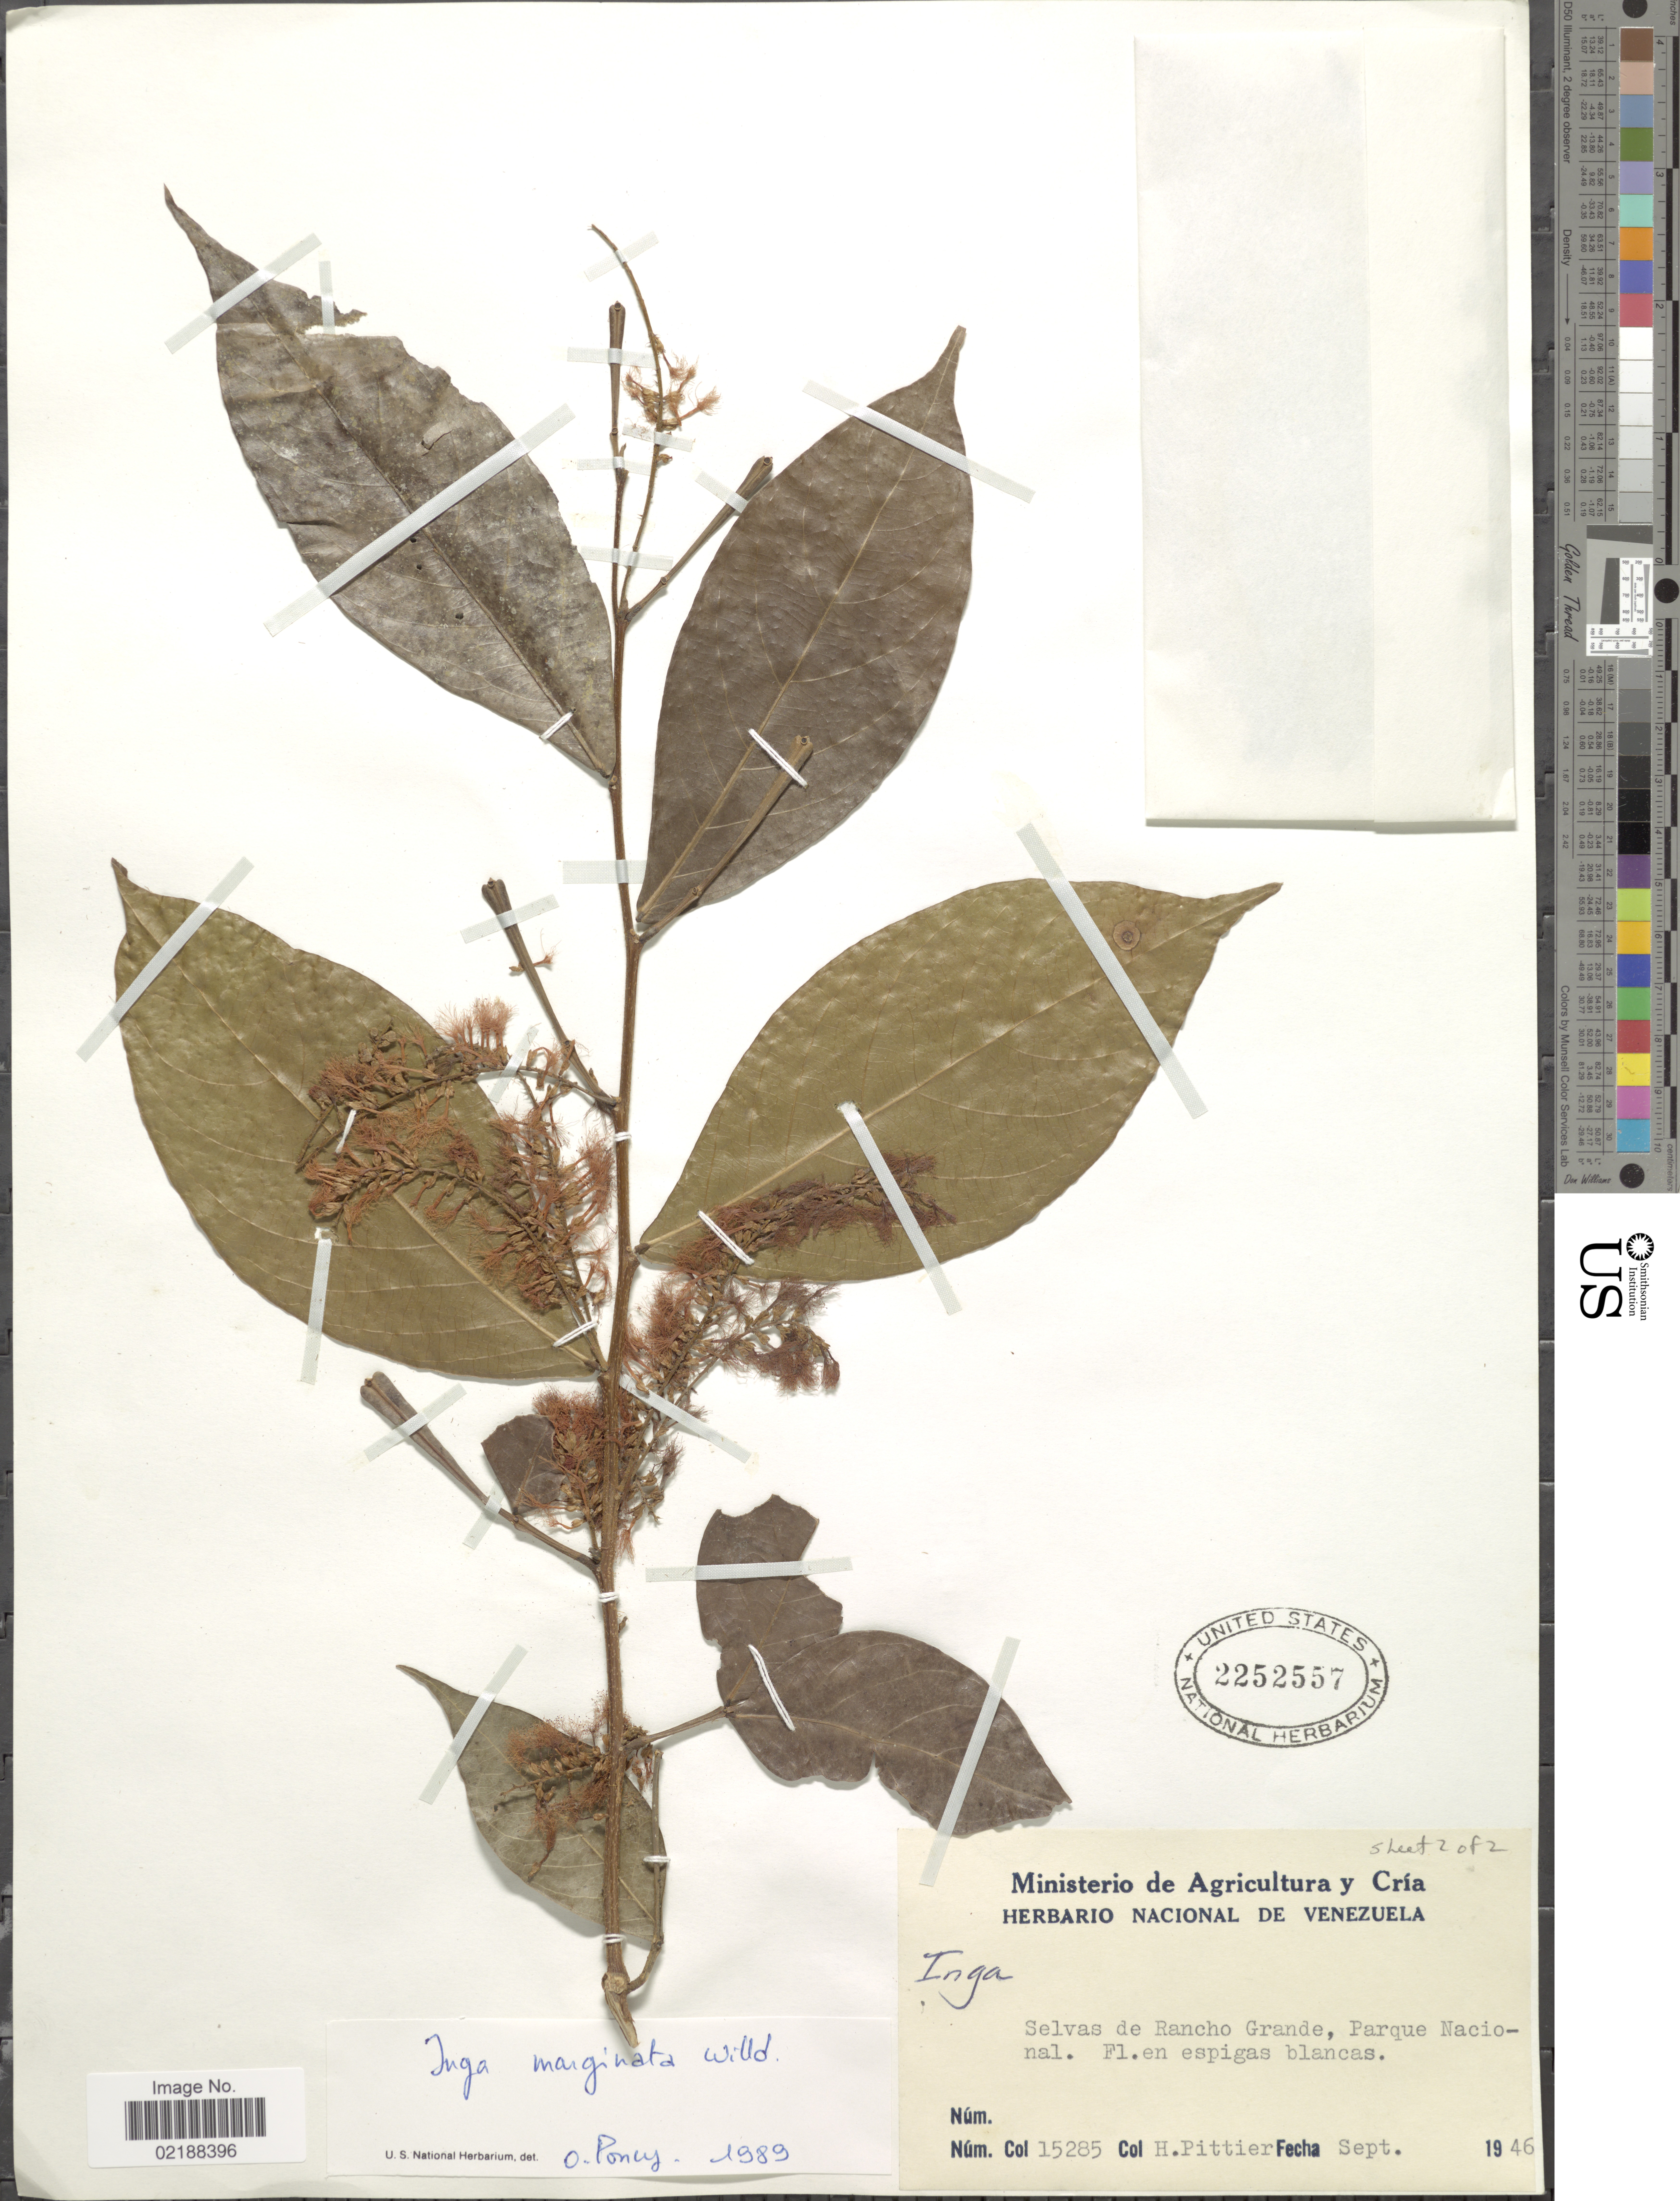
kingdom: Plantae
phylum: Tracheophyta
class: Magnoliopsida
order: Fabales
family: Fabaceae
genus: Inga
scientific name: Inga marginata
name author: Willd.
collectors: H. F. Pittier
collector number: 15285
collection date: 1946-09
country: Venezuela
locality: Selvas de Rancho Grande, Parque Nacional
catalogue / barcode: US 2252557